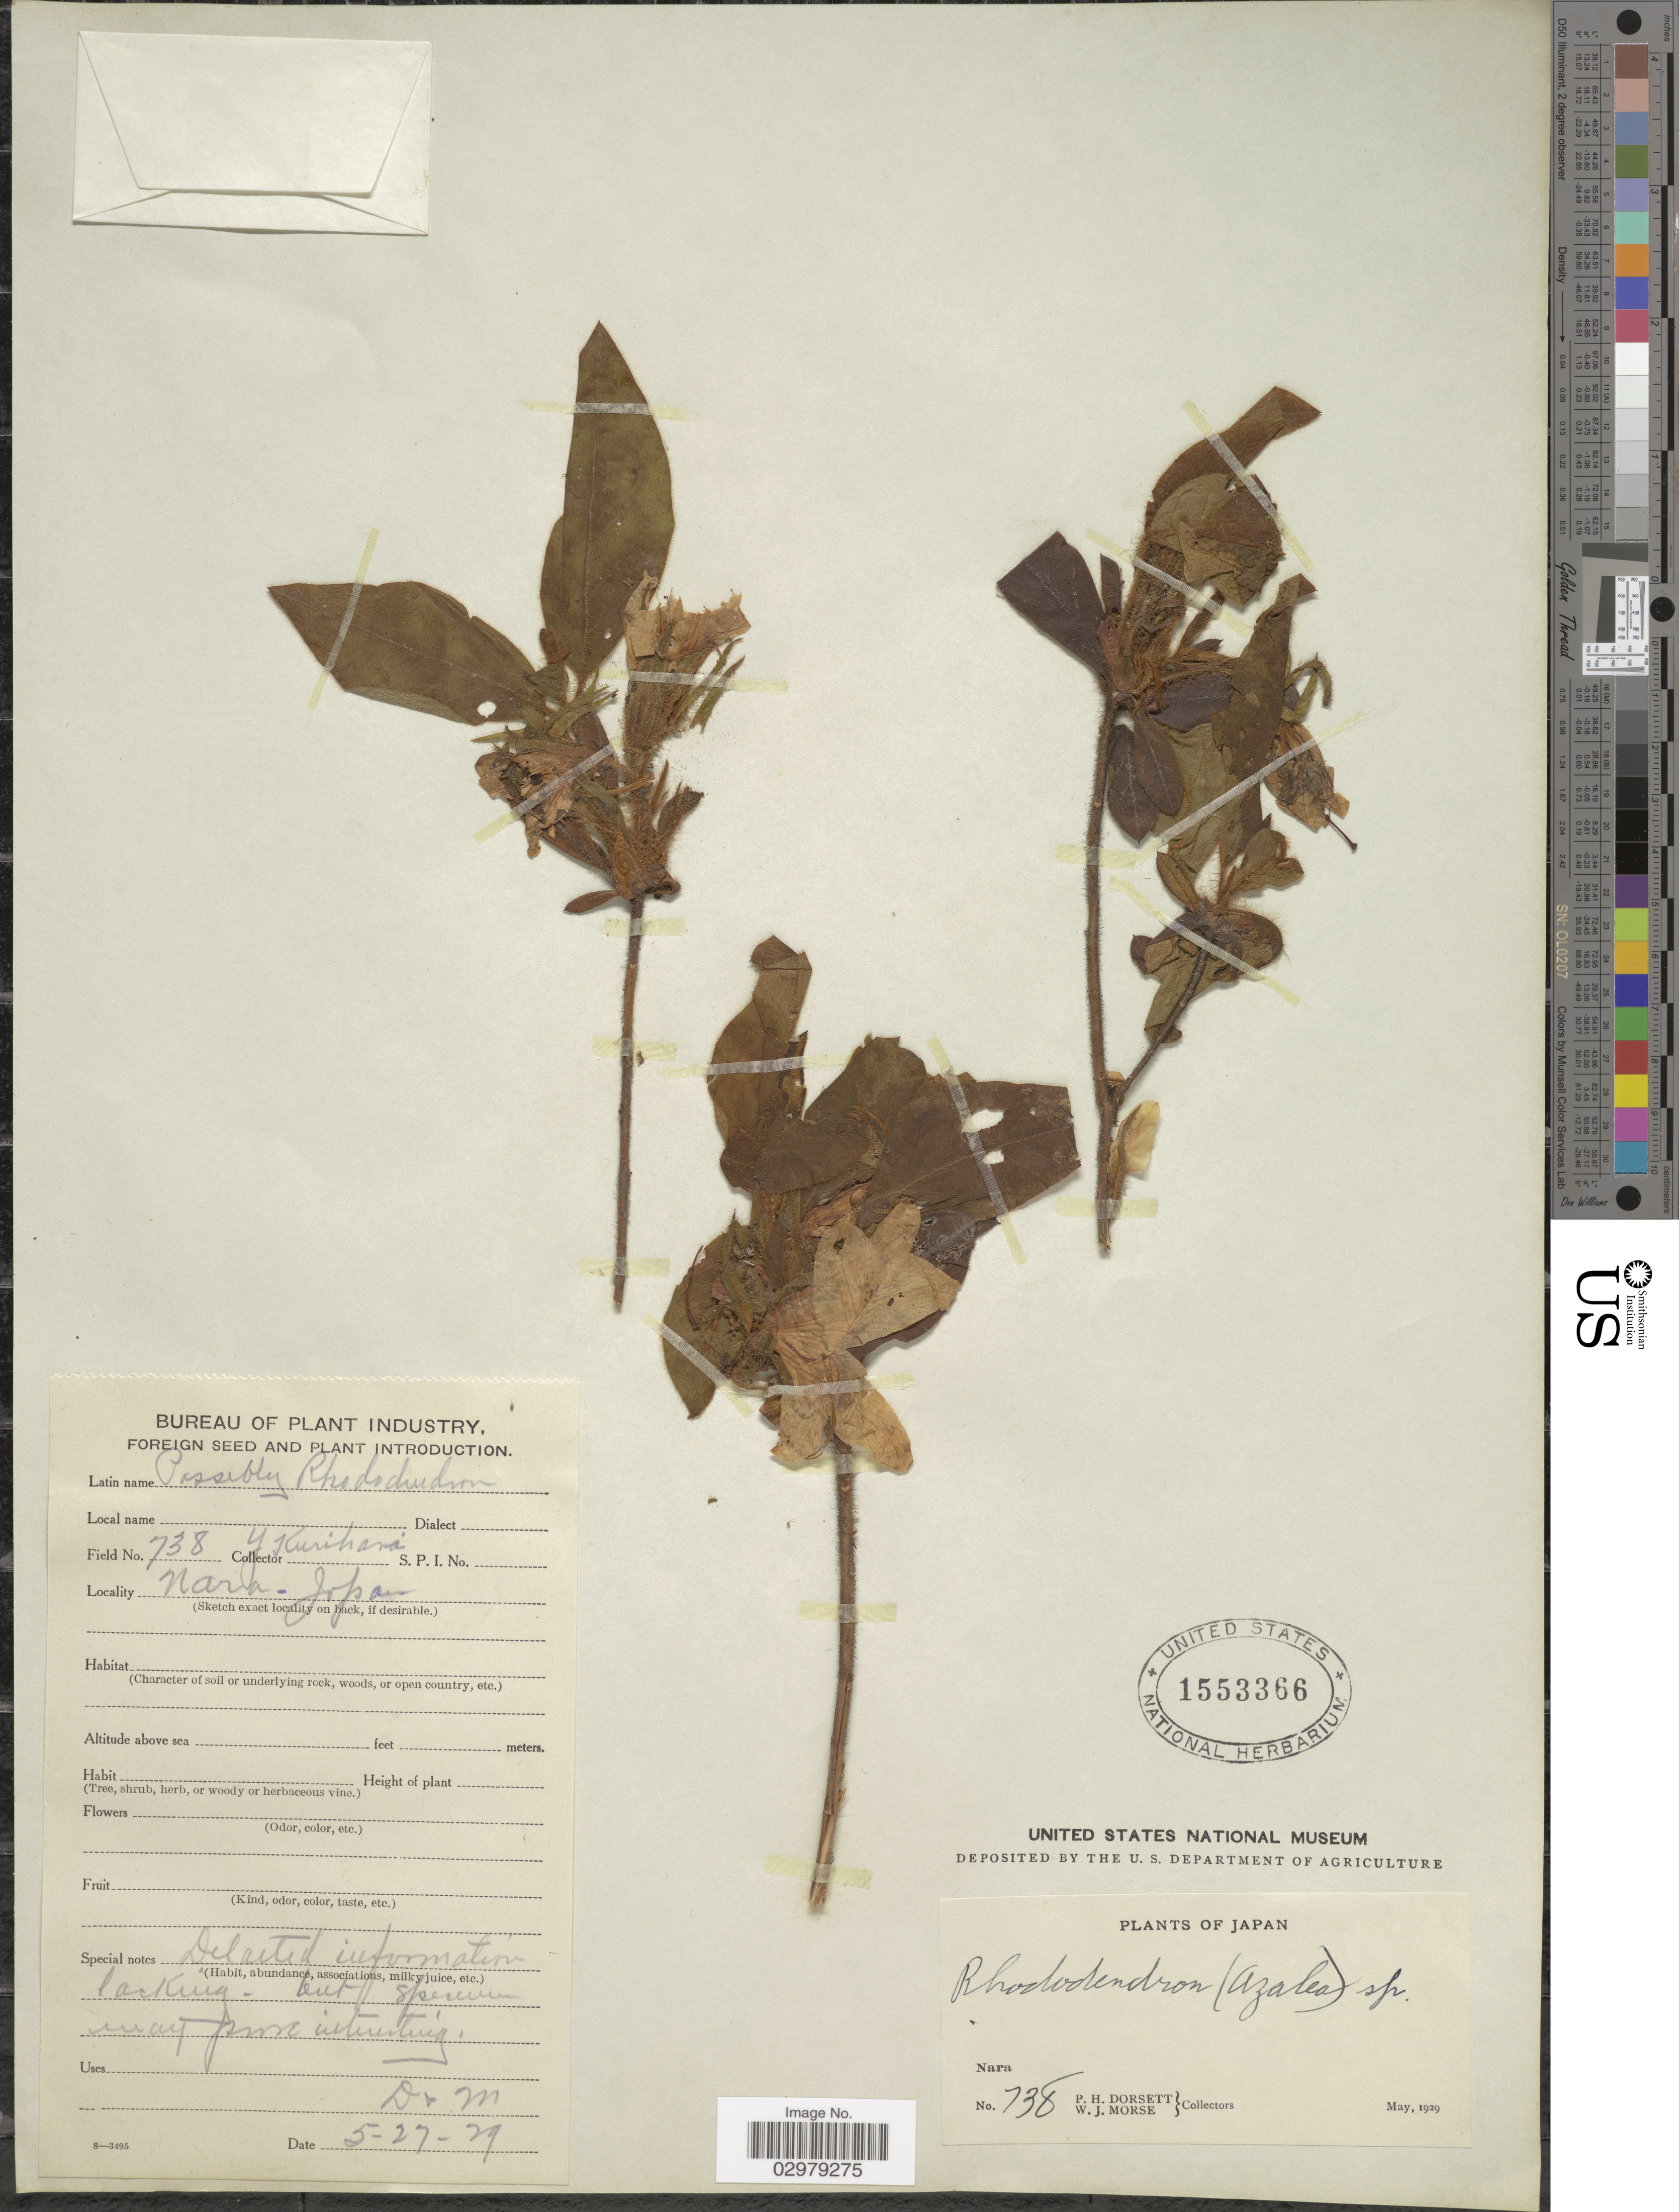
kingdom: Plantae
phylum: Tracheophyta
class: Magnoliopsida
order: Ericales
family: Ericaceae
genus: Rhododendron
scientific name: Rhododendron sp.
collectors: Y. Kurihara, P. H. Dorsett & W. J. Morse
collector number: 738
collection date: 1929-05-27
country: Japan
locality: Nara.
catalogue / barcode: US 1553366